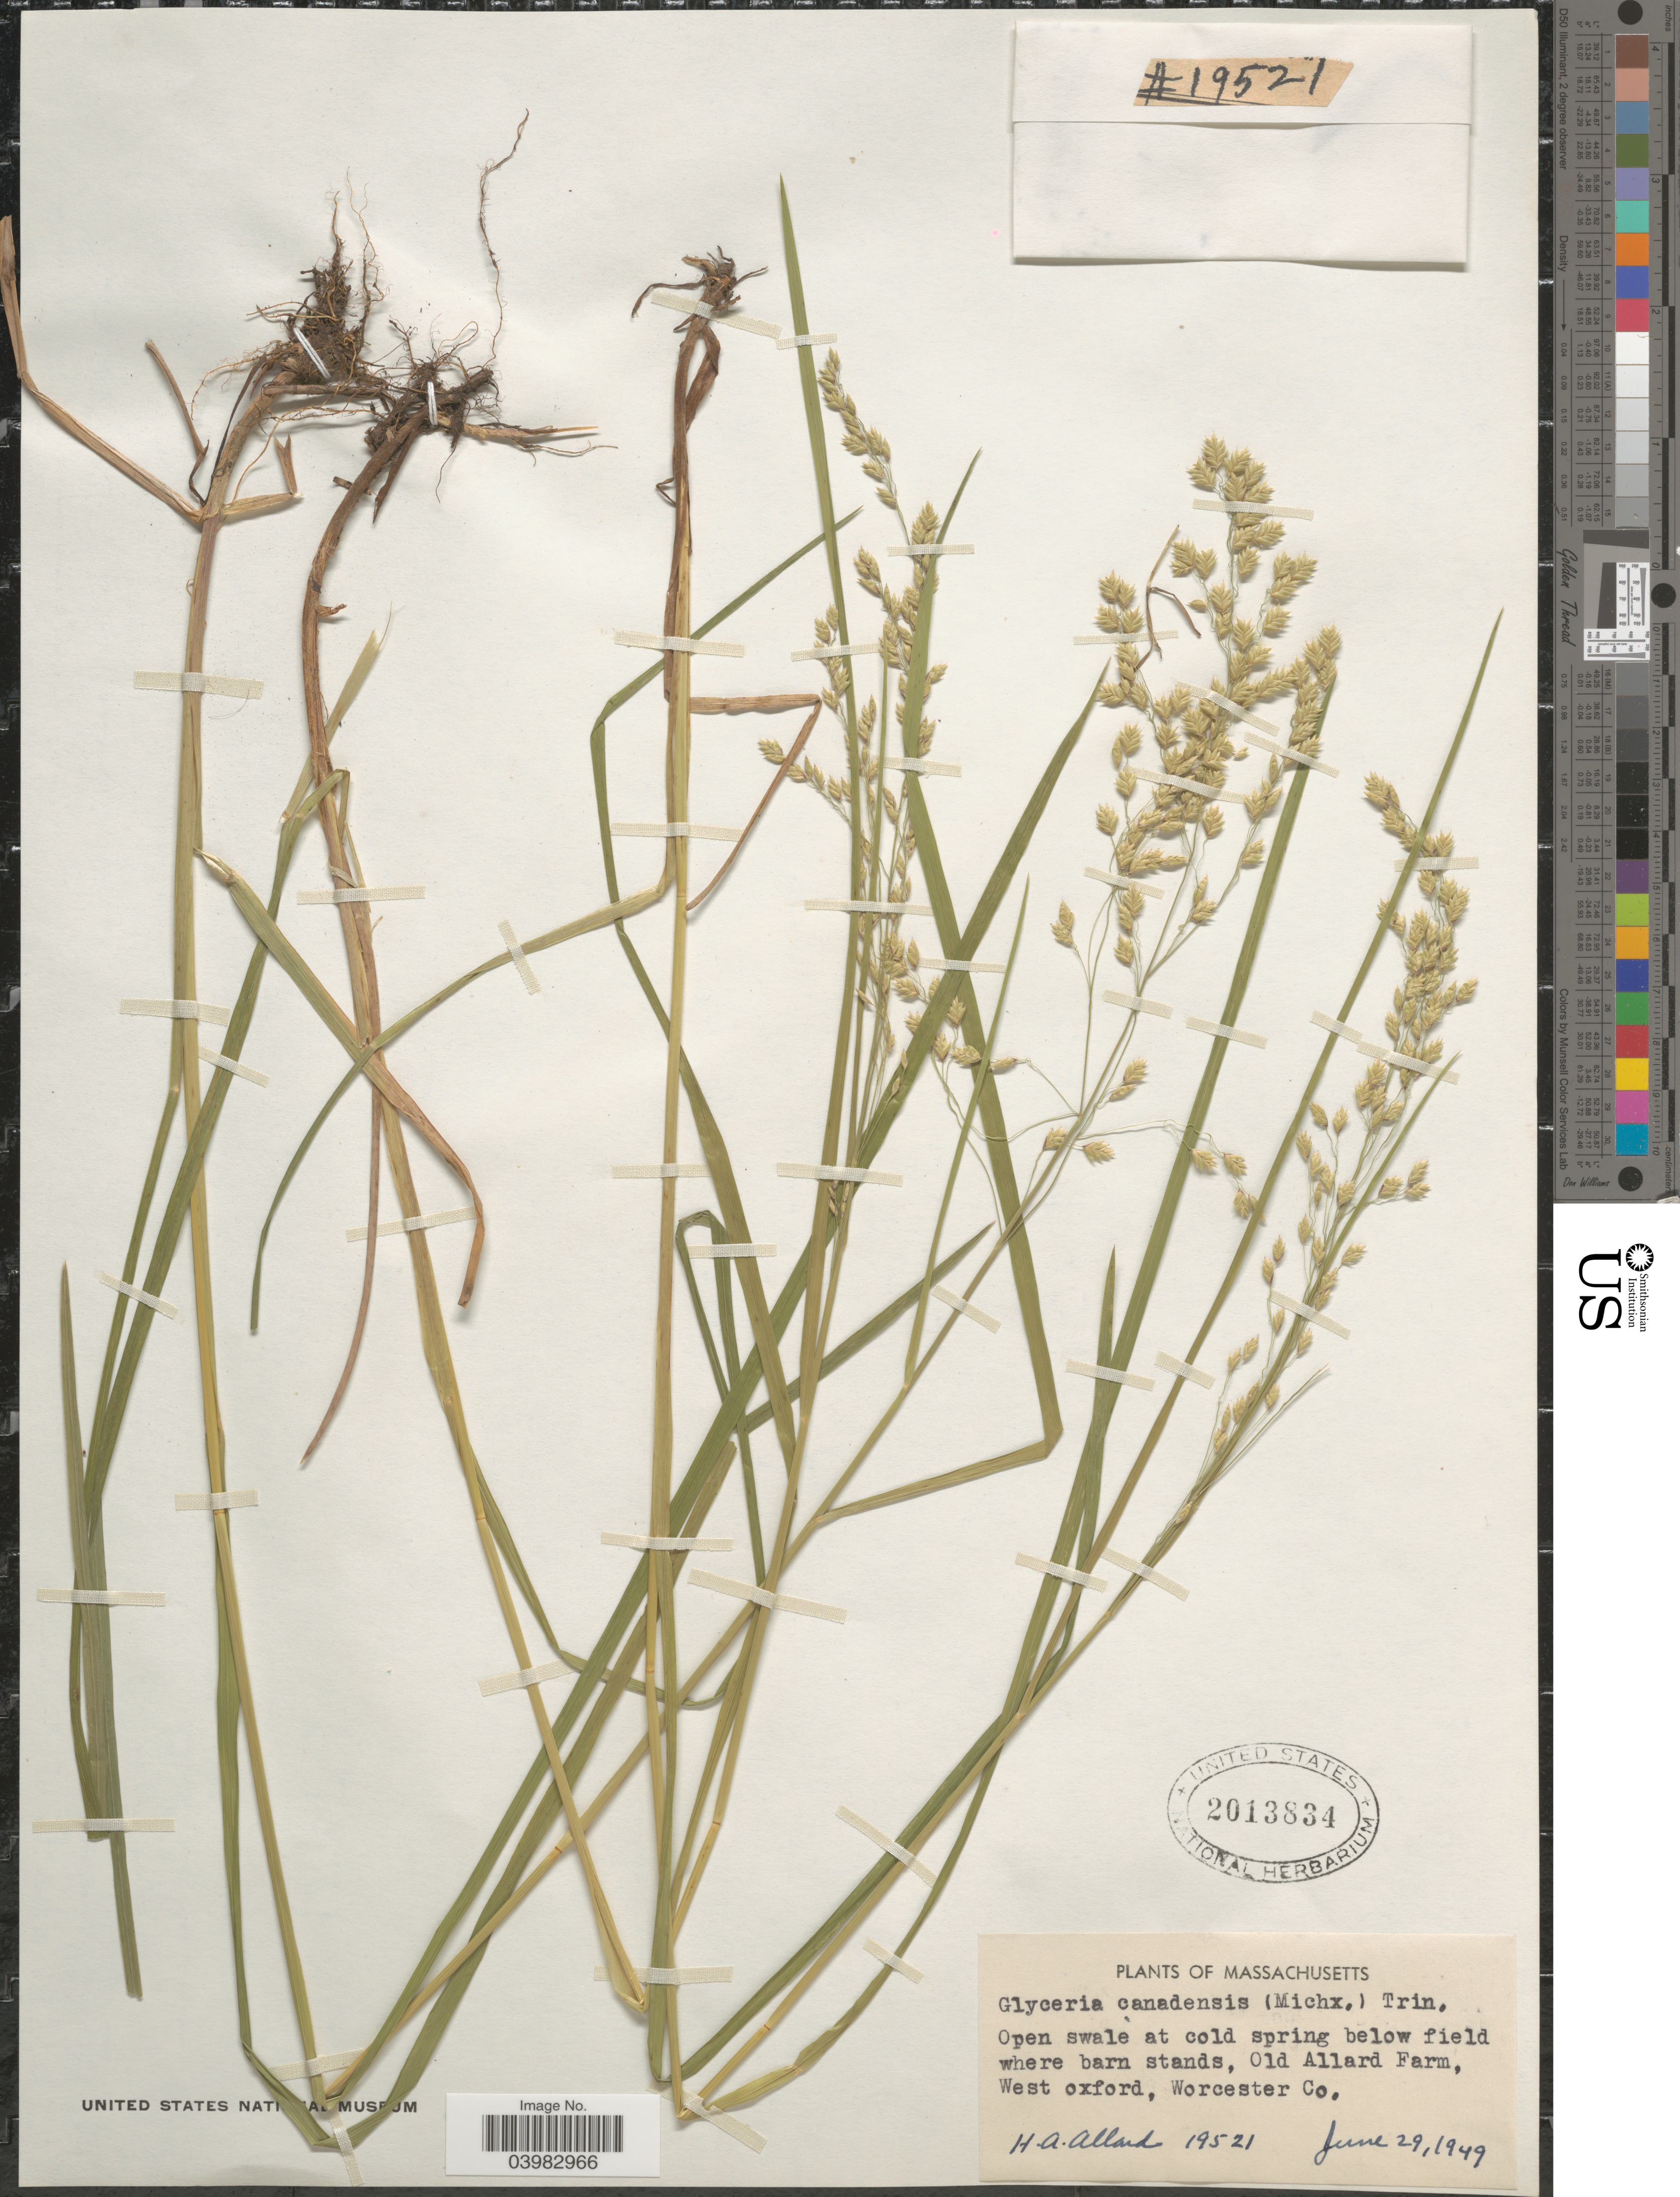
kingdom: Plantae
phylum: Tracheophyta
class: Liliopsida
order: Poales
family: Poaceae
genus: Glyceria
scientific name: Glyceria canadensis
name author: (Michx.) Trin.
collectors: H. A. Allard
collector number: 19521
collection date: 1949-06-29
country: United States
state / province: Massachusetts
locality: Old Allard Farm, West oxford, Worcester Co.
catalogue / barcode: US 2013834